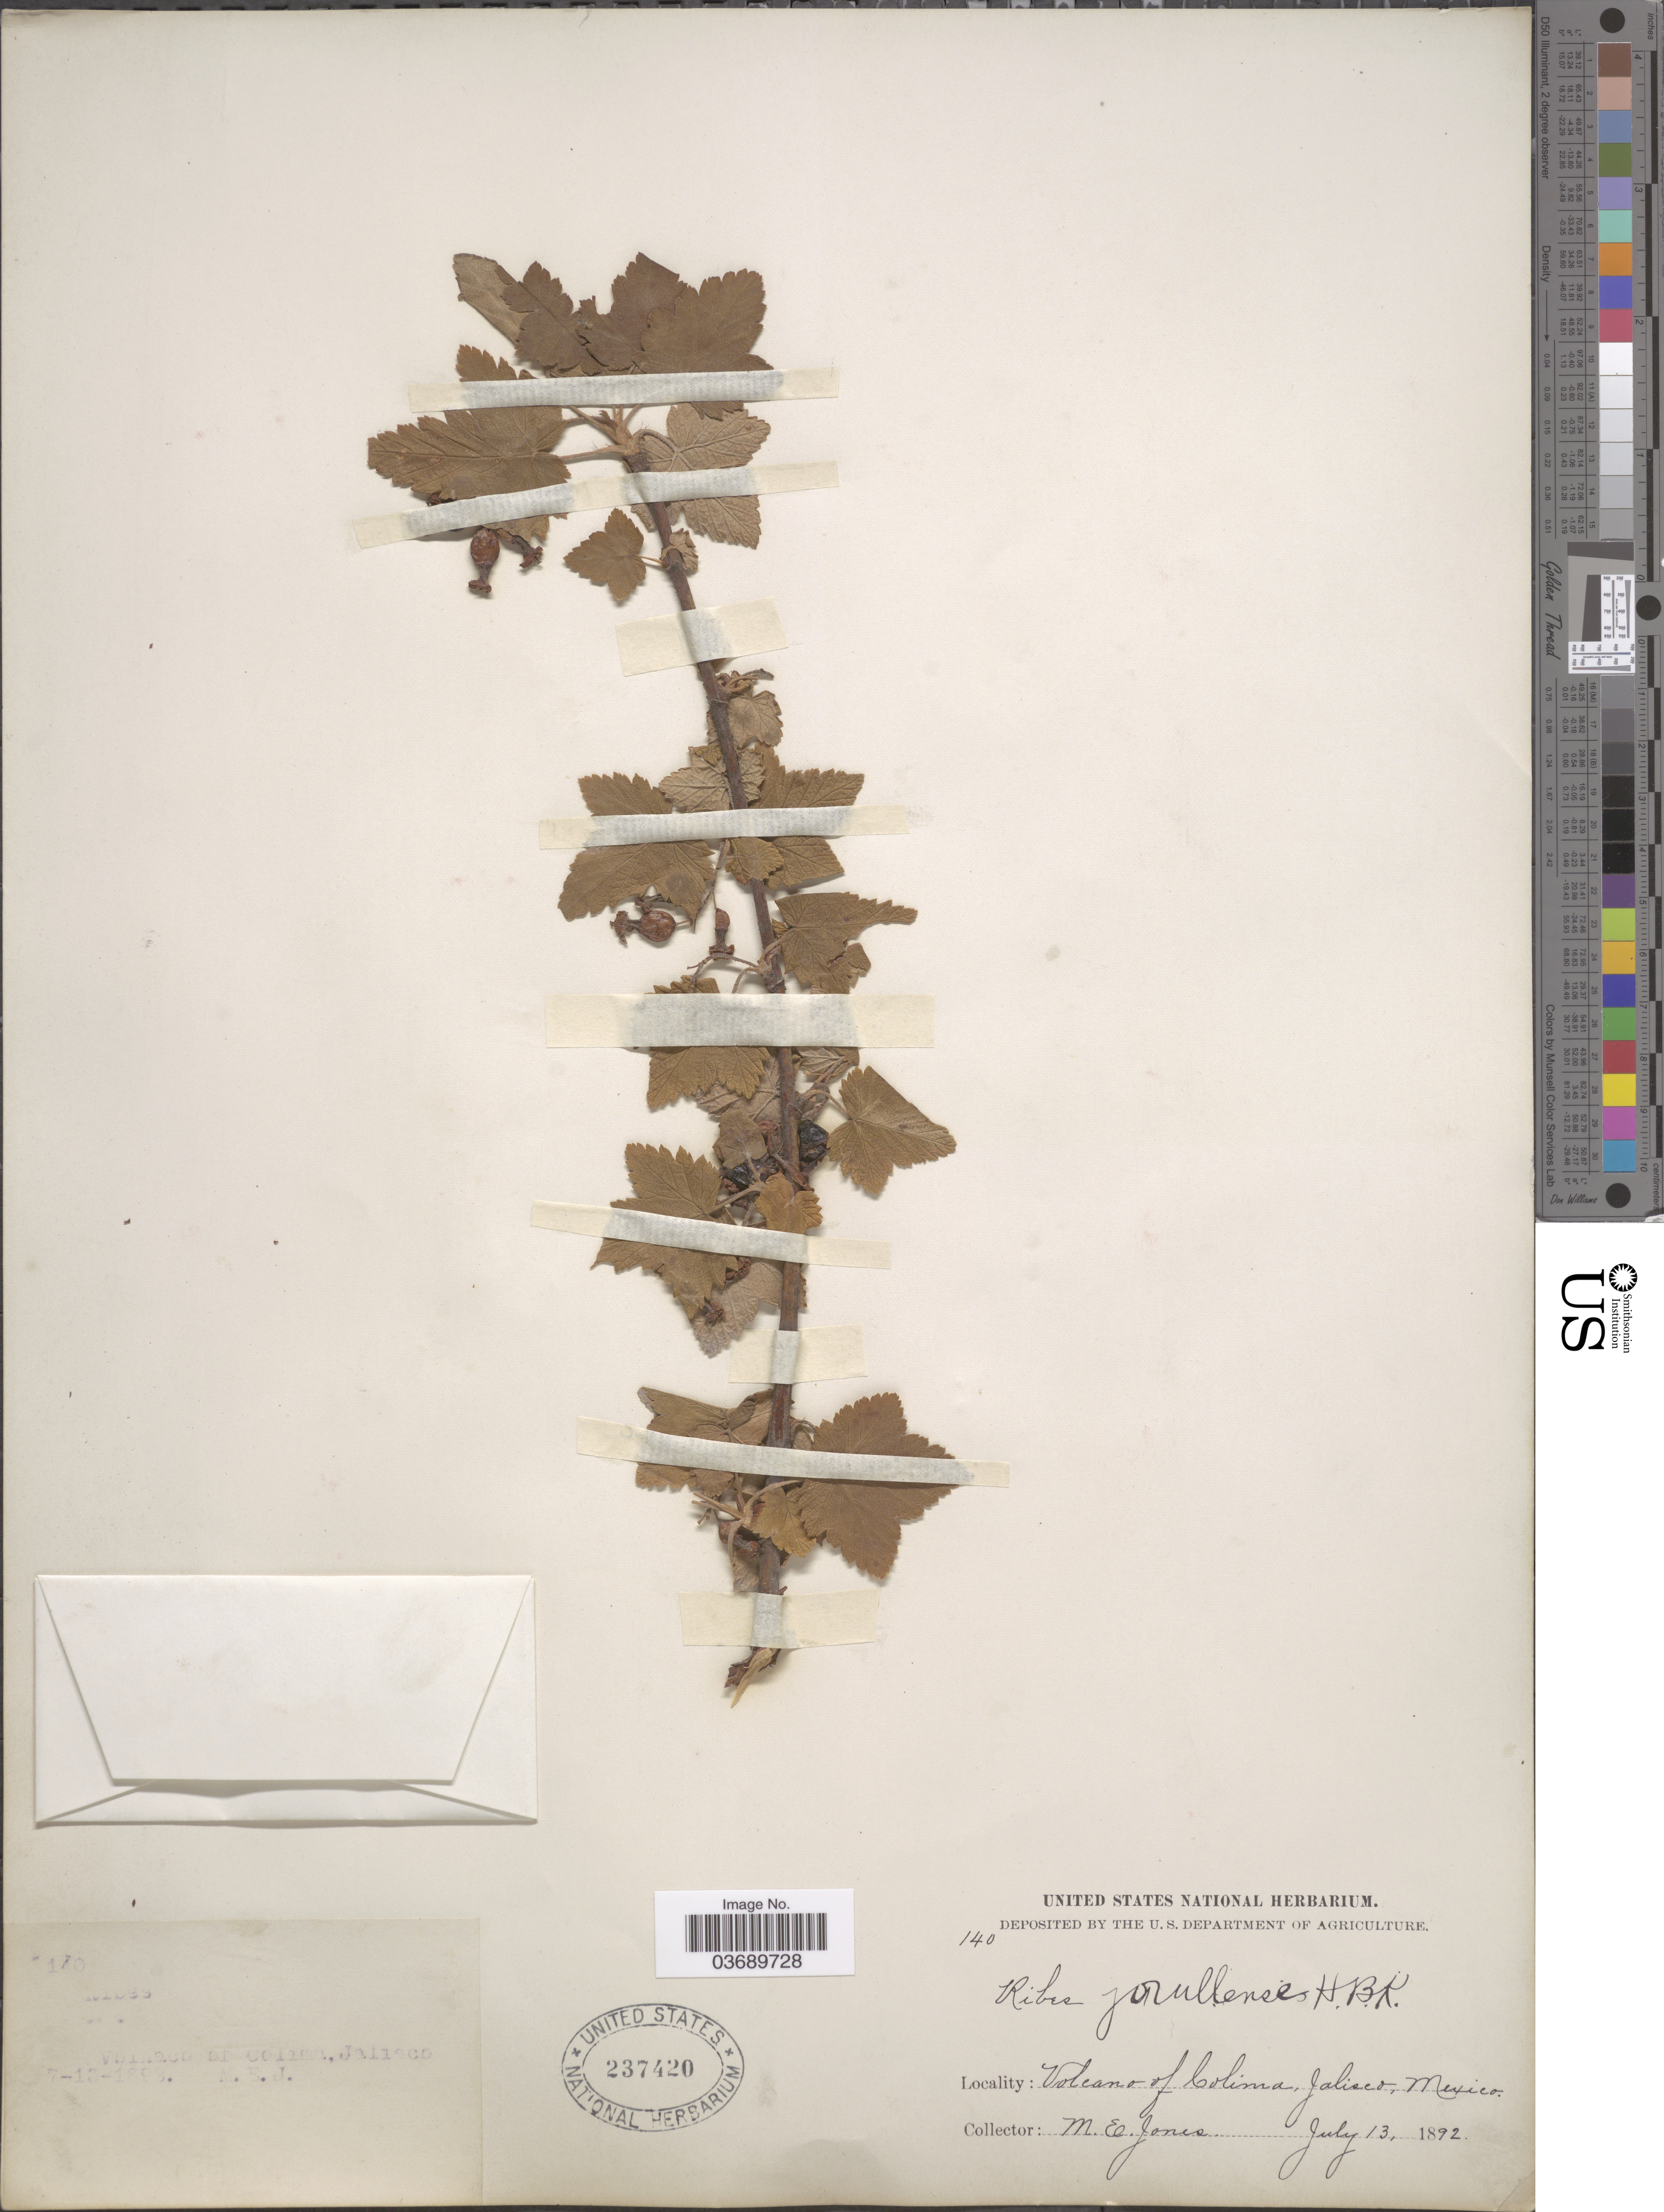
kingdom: Plantae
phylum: Tracheophyta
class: Magnoliopsida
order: Saxifragales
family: Grossulariaceae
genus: Ribes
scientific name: Ribes ciliatum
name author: Humb. & Bonpl. ex Roem. & Schult.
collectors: M. E. Jones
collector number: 140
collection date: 1892-07-13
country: Mexico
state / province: Jalisco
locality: Volcano of Colima.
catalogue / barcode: US 237420